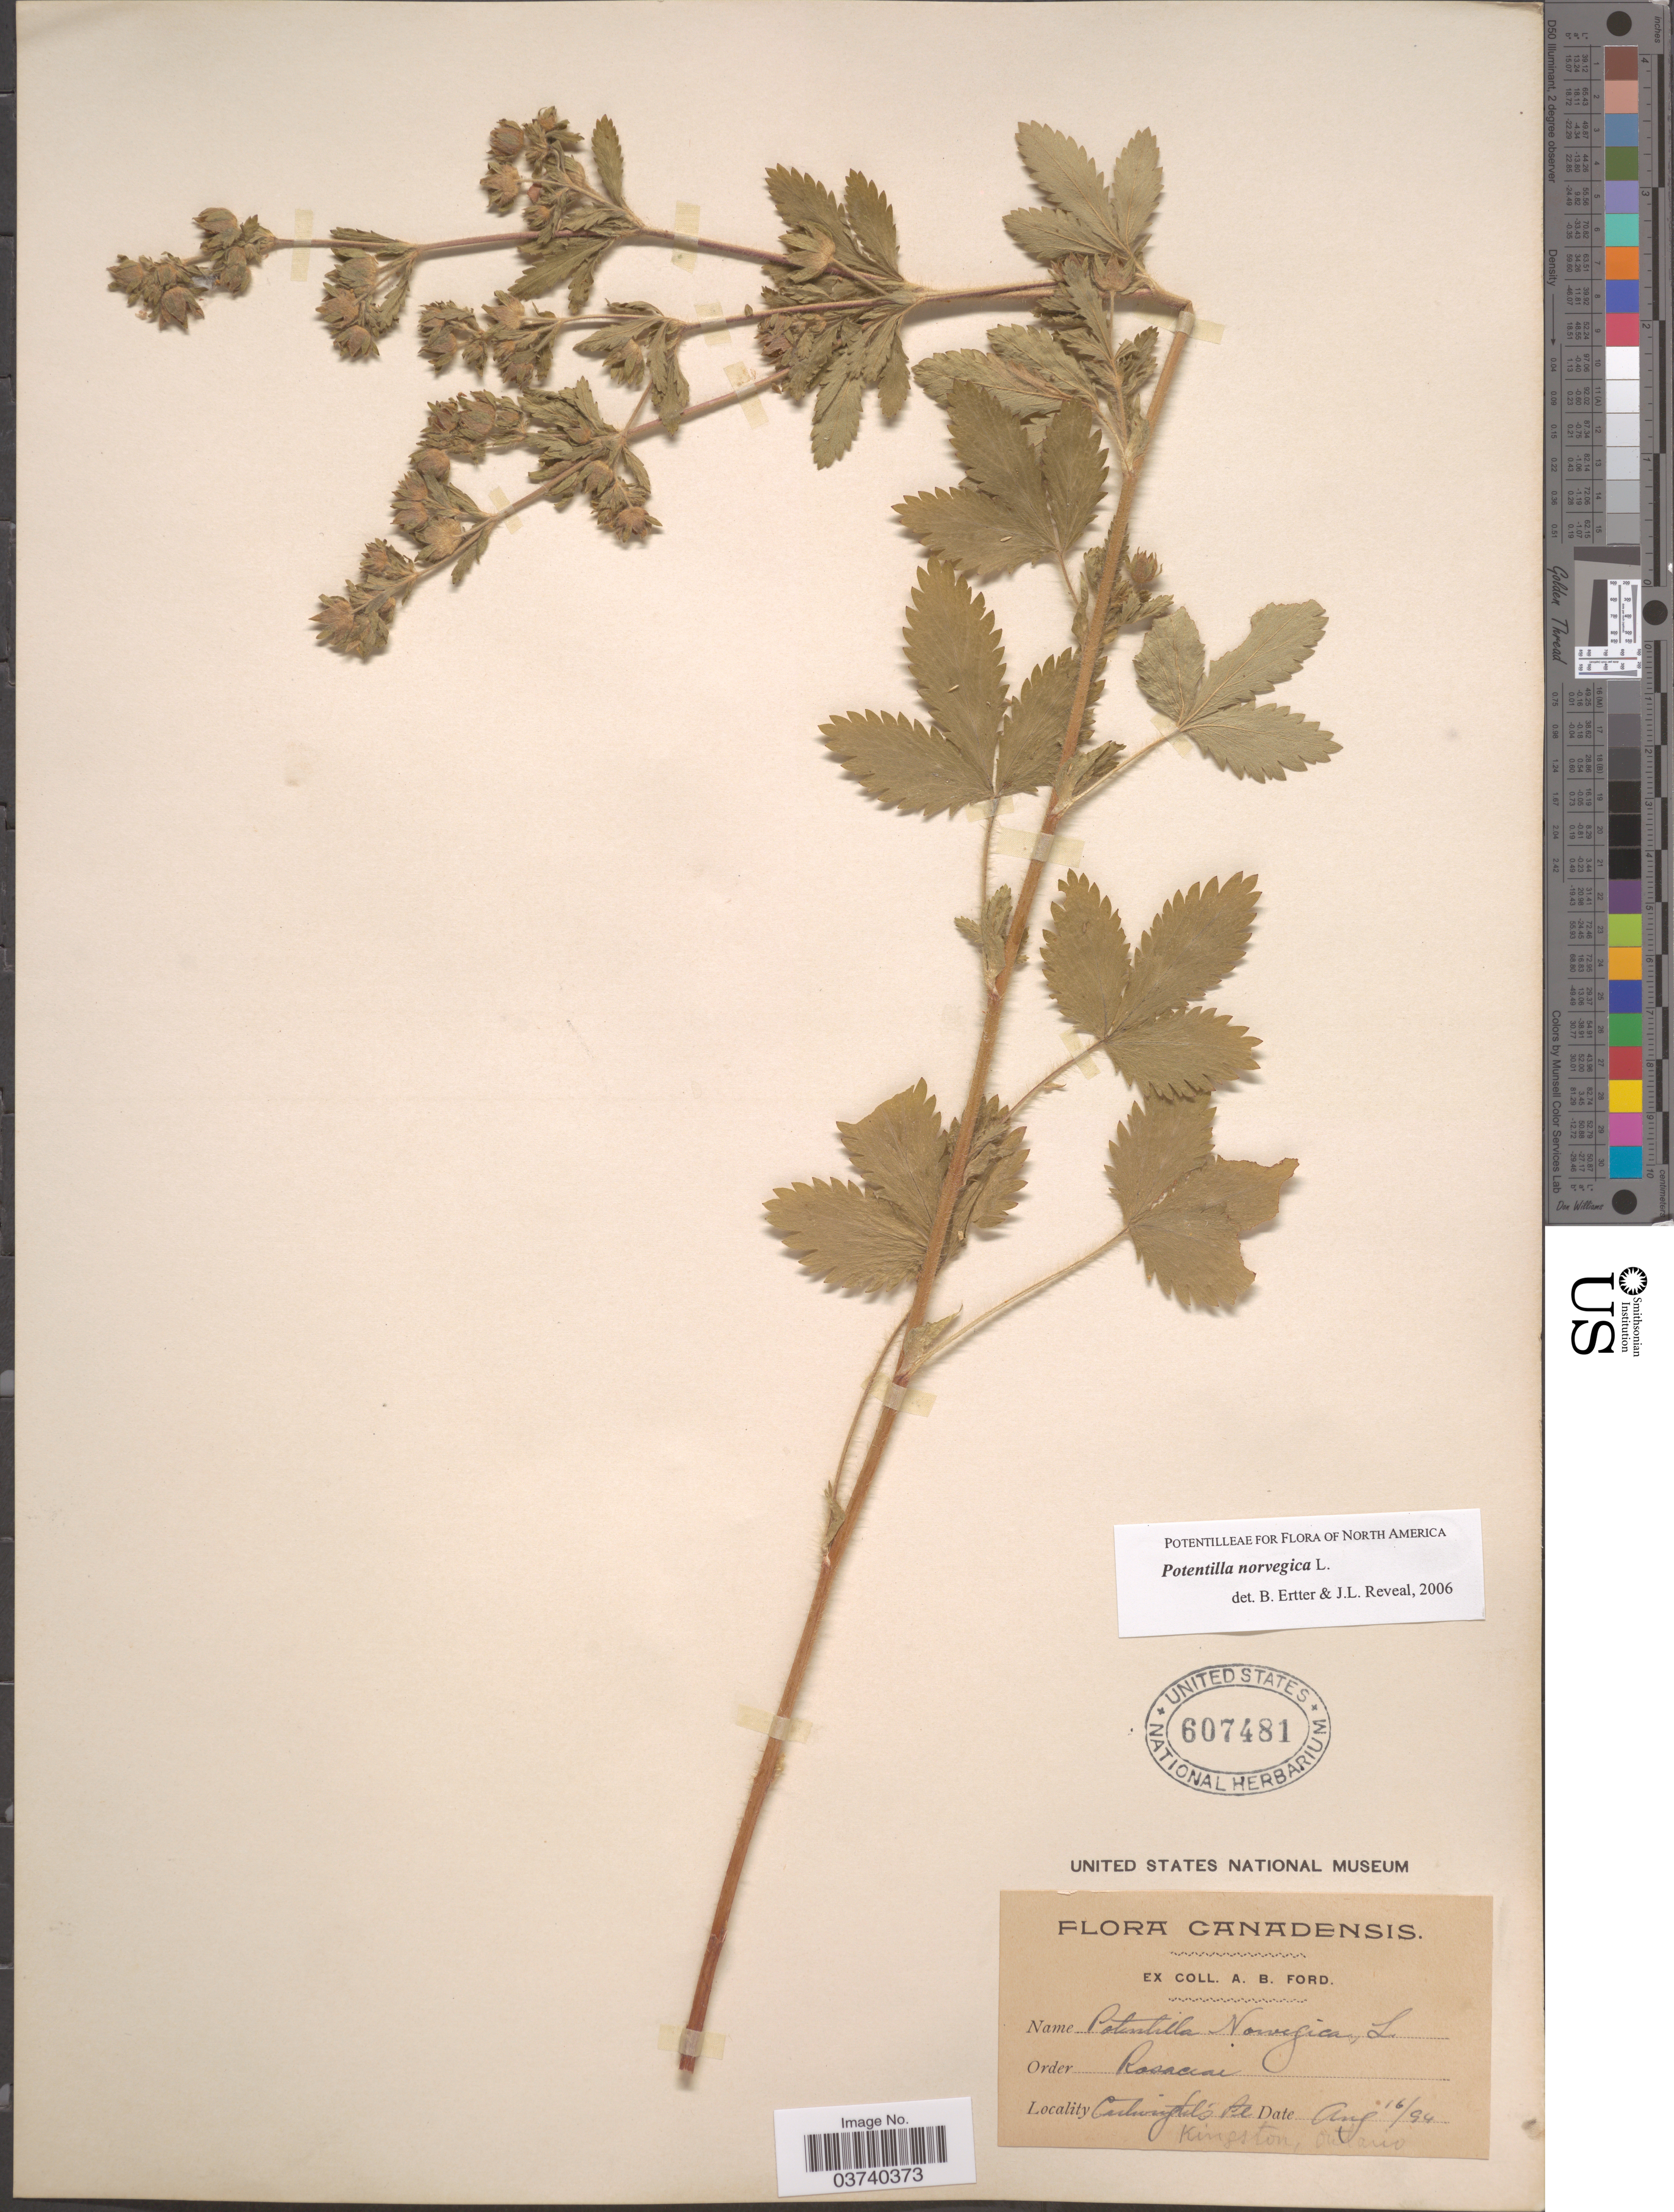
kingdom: Plantae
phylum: Tracheophyta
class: Magnoliopsida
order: Rosales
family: Rosaceae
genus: Potentilla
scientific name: Potentilla norvegica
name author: L.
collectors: A. Ford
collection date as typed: Transcribed d/m/y: 16/8/94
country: Canada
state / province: Ontario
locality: Cartwright's Pt. Kingston.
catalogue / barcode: US 607481